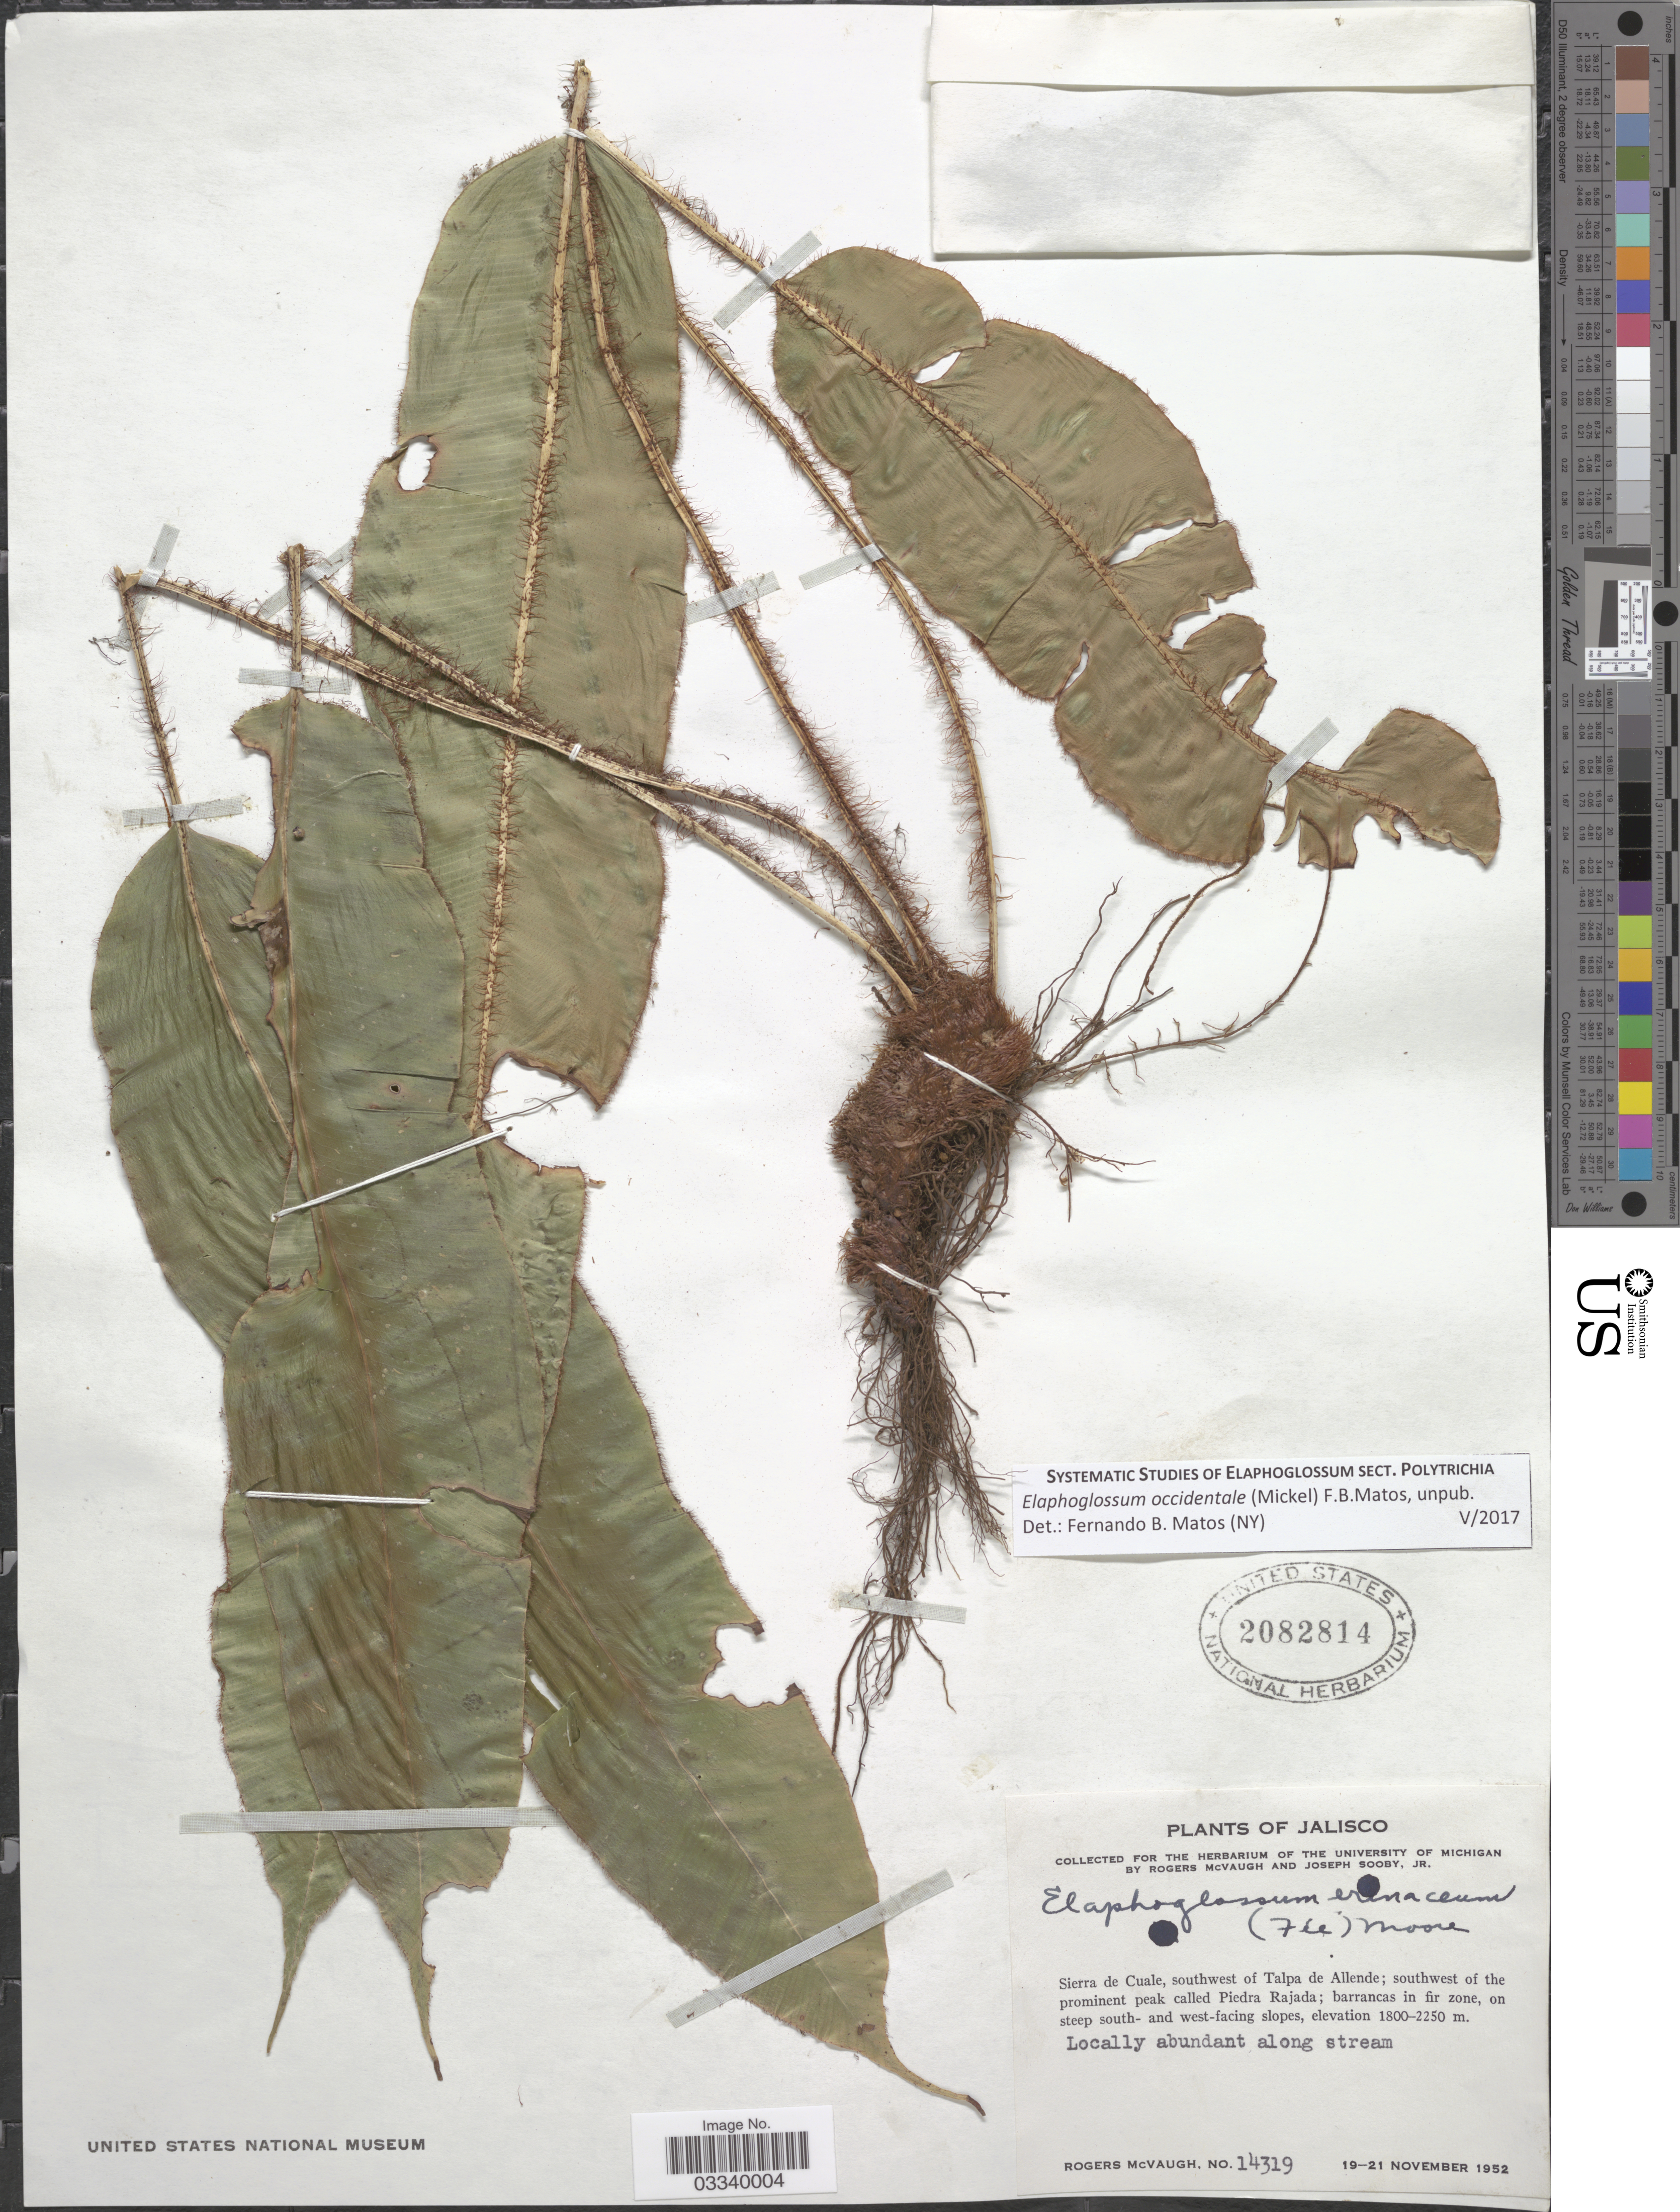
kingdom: Plantae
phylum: Tracheophyta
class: Polypodiopsida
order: Polypodiales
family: Dryopteridaceae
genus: Elaphoglossum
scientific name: Elaphoglossum occidentale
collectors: R. McVaugh & J. Sooby Jr.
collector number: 14319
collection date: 1952-11-19/1952-11-21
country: Mexico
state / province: Jalisco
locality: Sierra de Cuale, southwest of Talpa de Allende; southwest of the prominent peak called Piedra Rajada.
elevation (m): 1800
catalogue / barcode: US 2082814